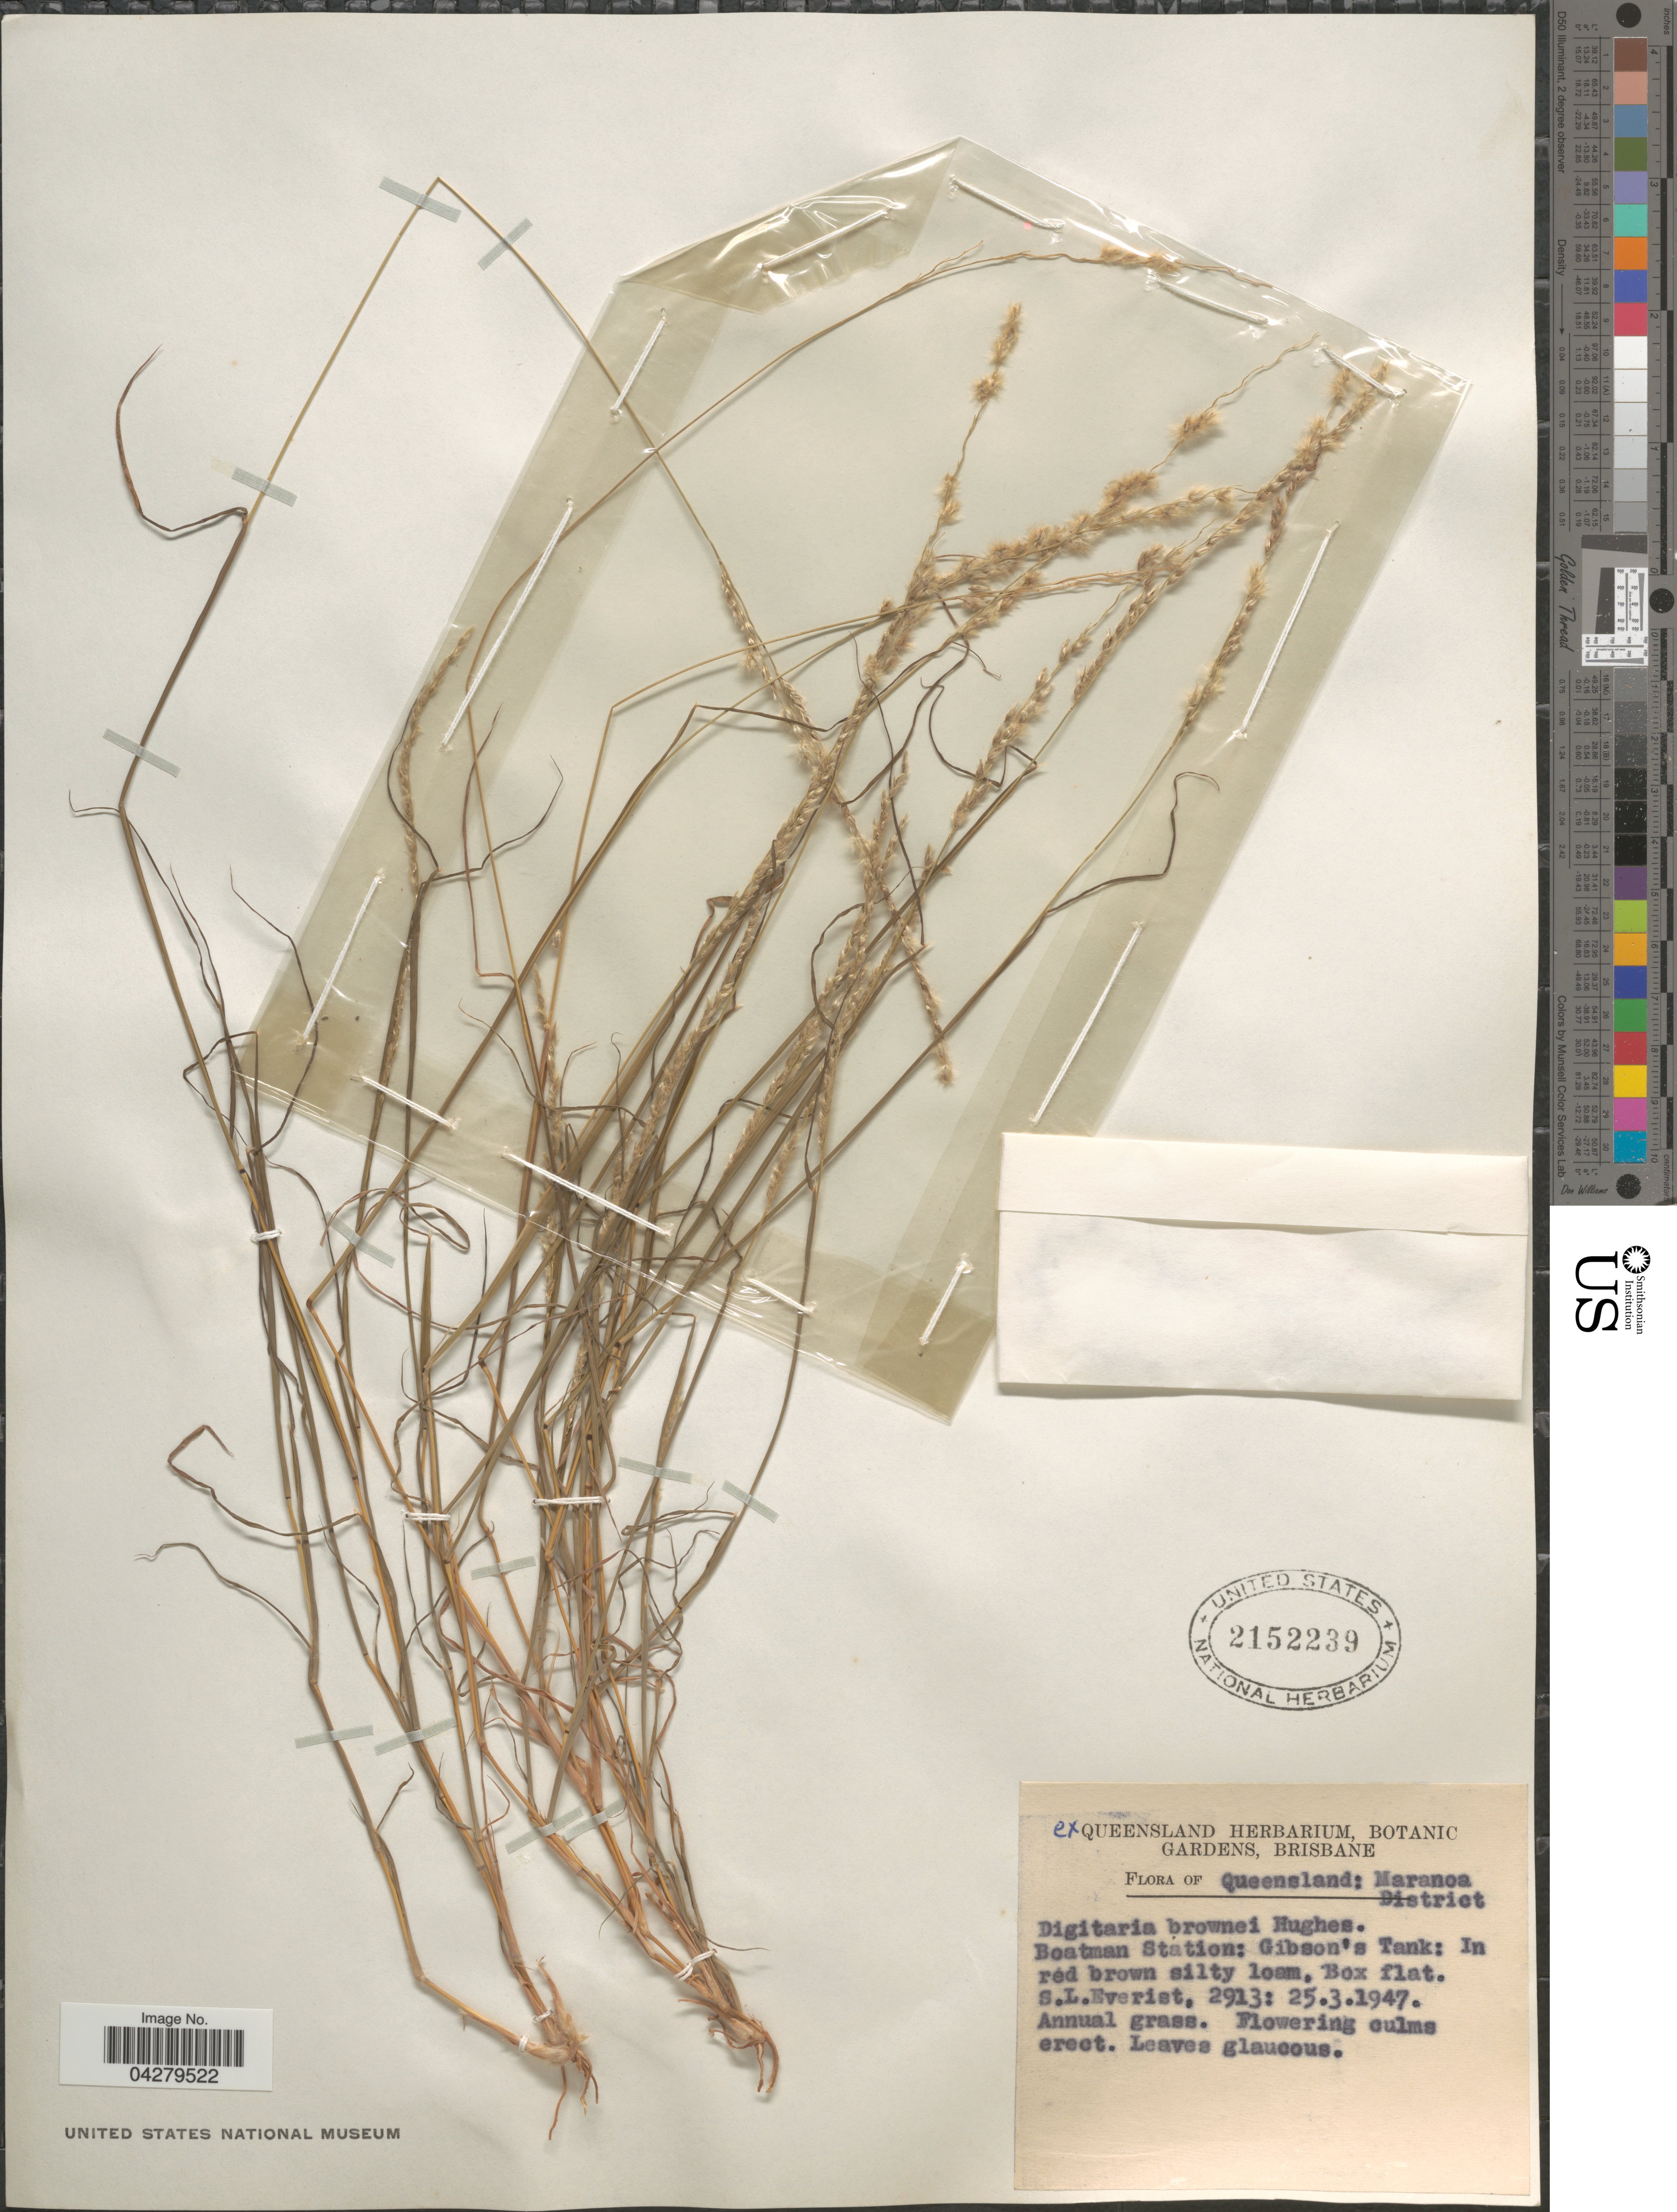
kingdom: Plantae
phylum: Tracheophyta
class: Liliopsida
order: Poales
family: Poaceae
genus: Digitaria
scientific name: Digitaria brownii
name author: (Roem. & Schult.) Hughes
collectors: S. Everist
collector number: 2913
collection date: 1947-03-25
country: Australia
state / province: Queensland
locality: Maranoa District. Boatman Station: Gibson's Tank.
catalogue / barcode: US 2152239